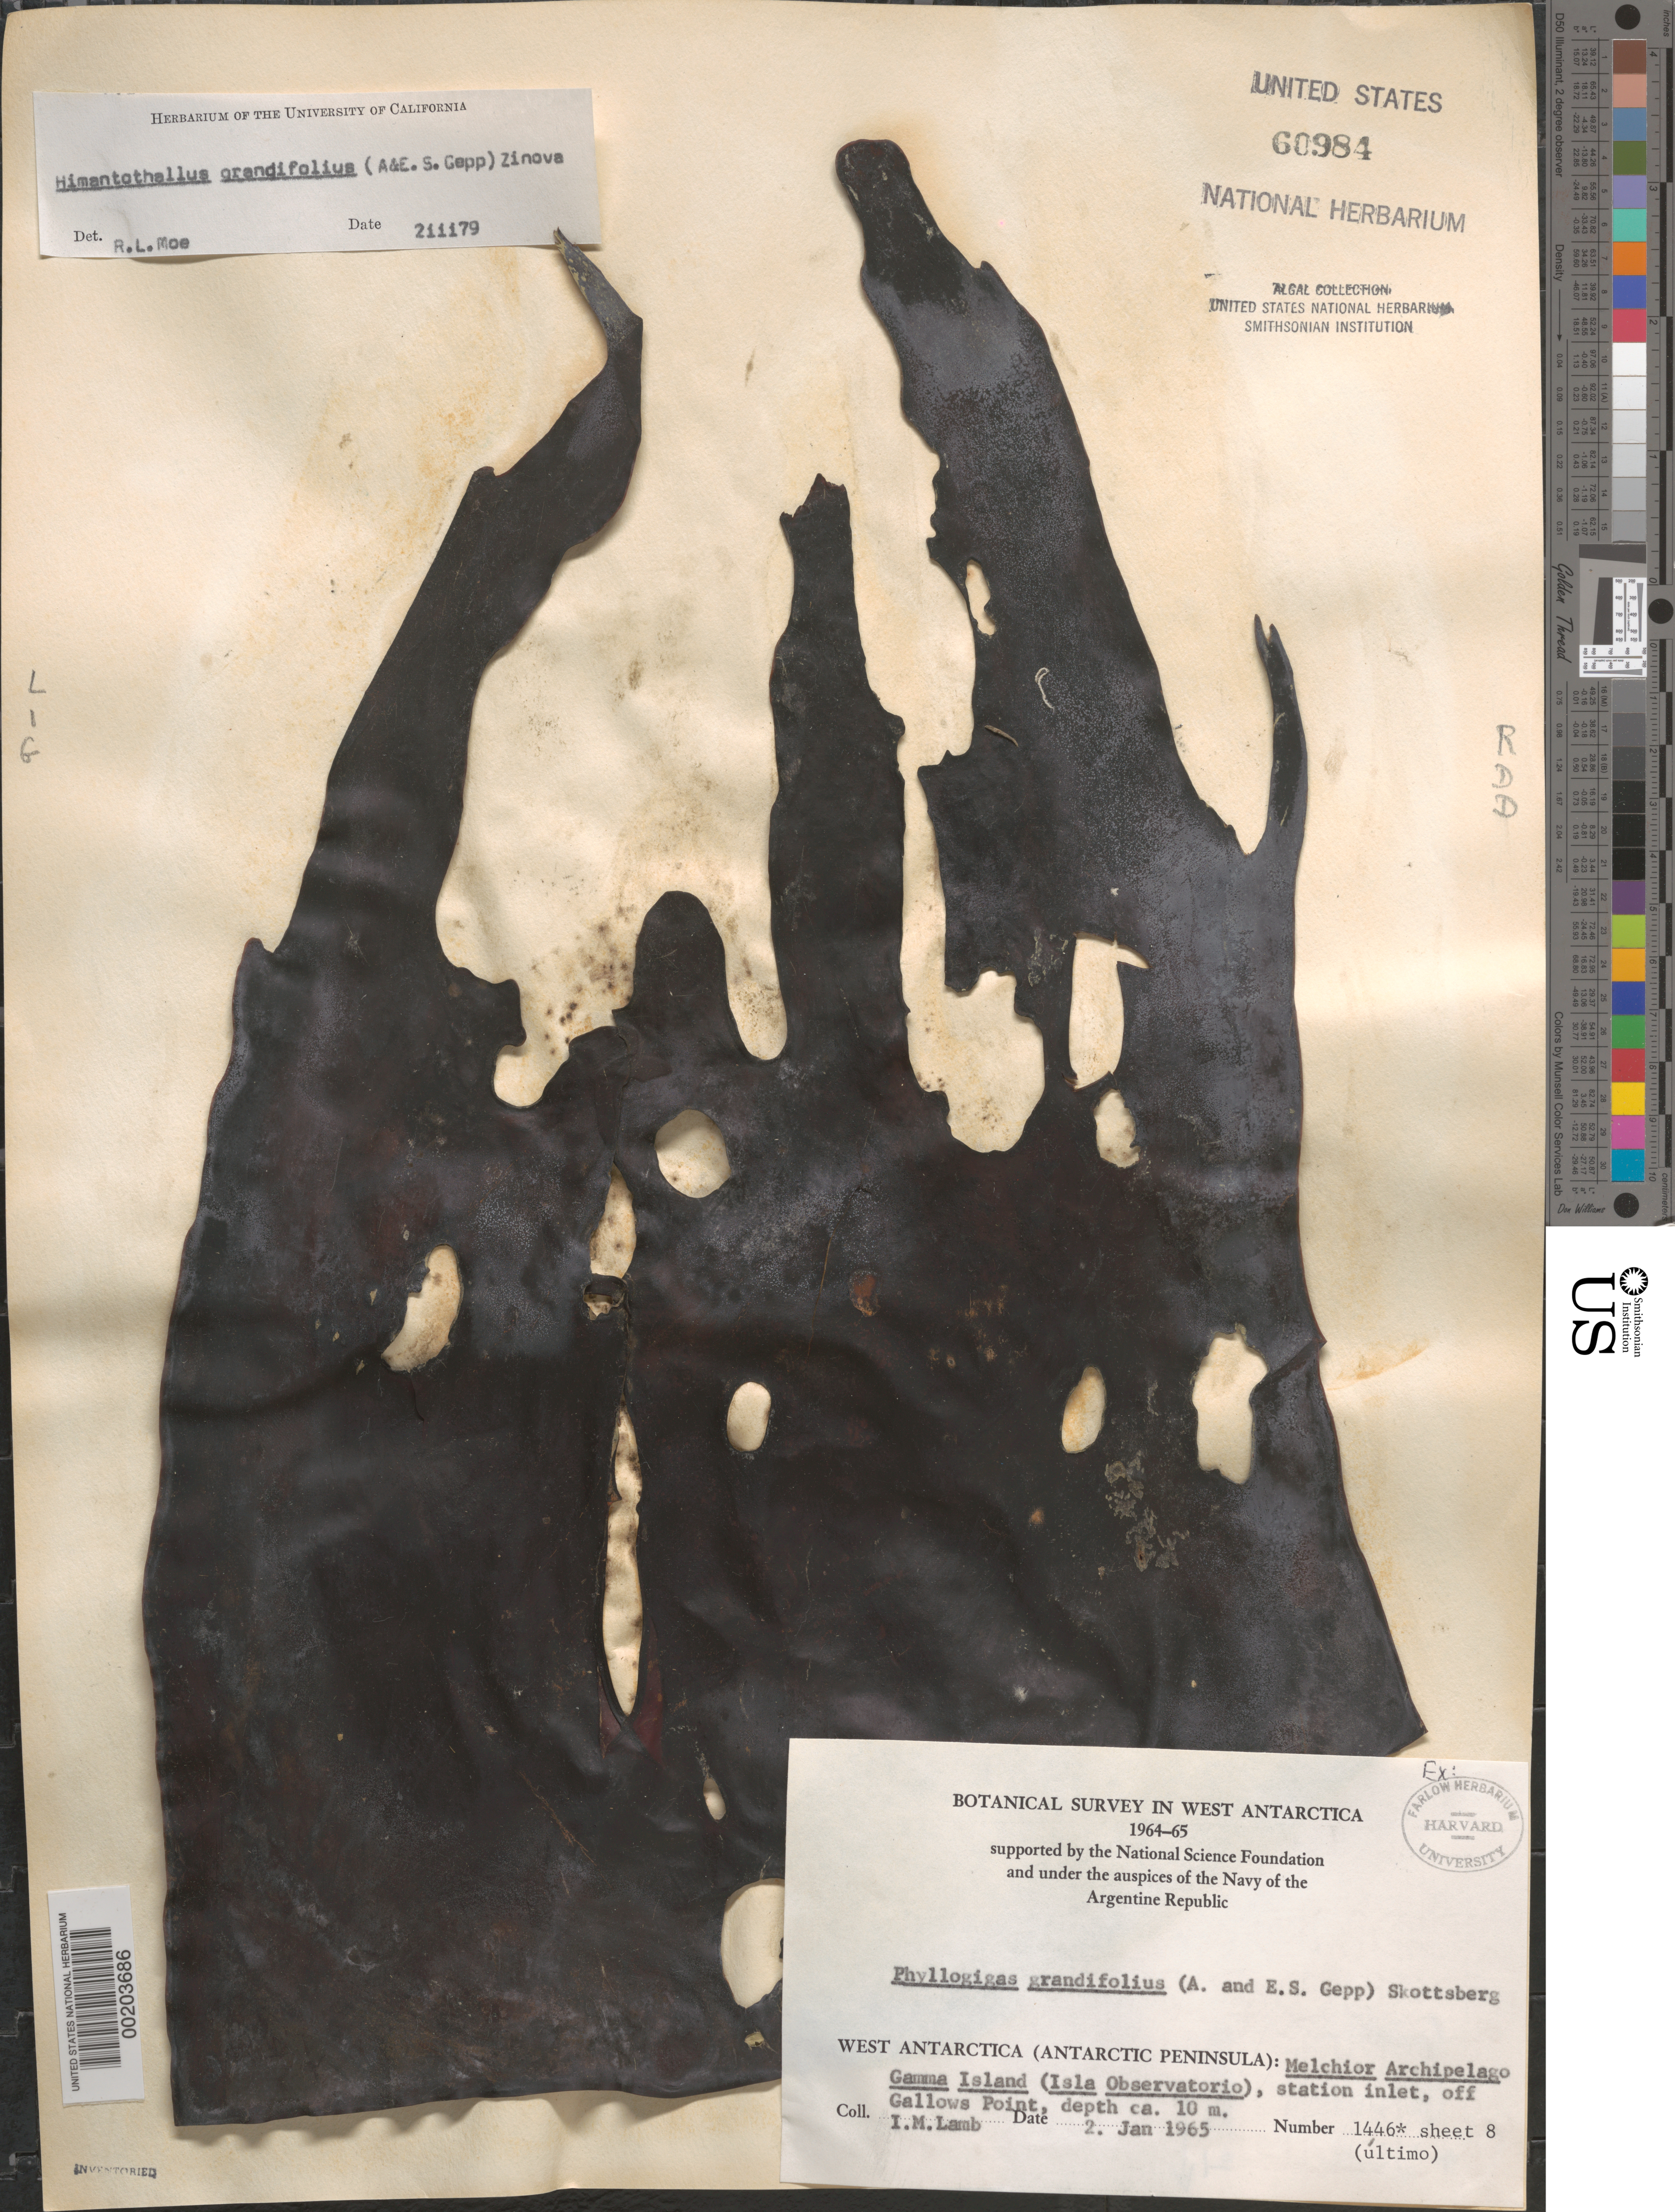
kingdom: Chromista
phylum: Ochrophyta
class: Phaeophyceae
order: Desmarestiales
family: Desmarestiaceae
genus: Himantothallus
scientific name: Himantothallus grandifolius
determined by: Moe, R. L.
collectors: I. M. Lamb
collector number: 1446-8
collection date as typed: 02 Jan 1965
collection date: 1965-01-02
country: Antarctica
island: Gamma Island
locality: Off Gallows Point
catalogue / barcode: US 60984